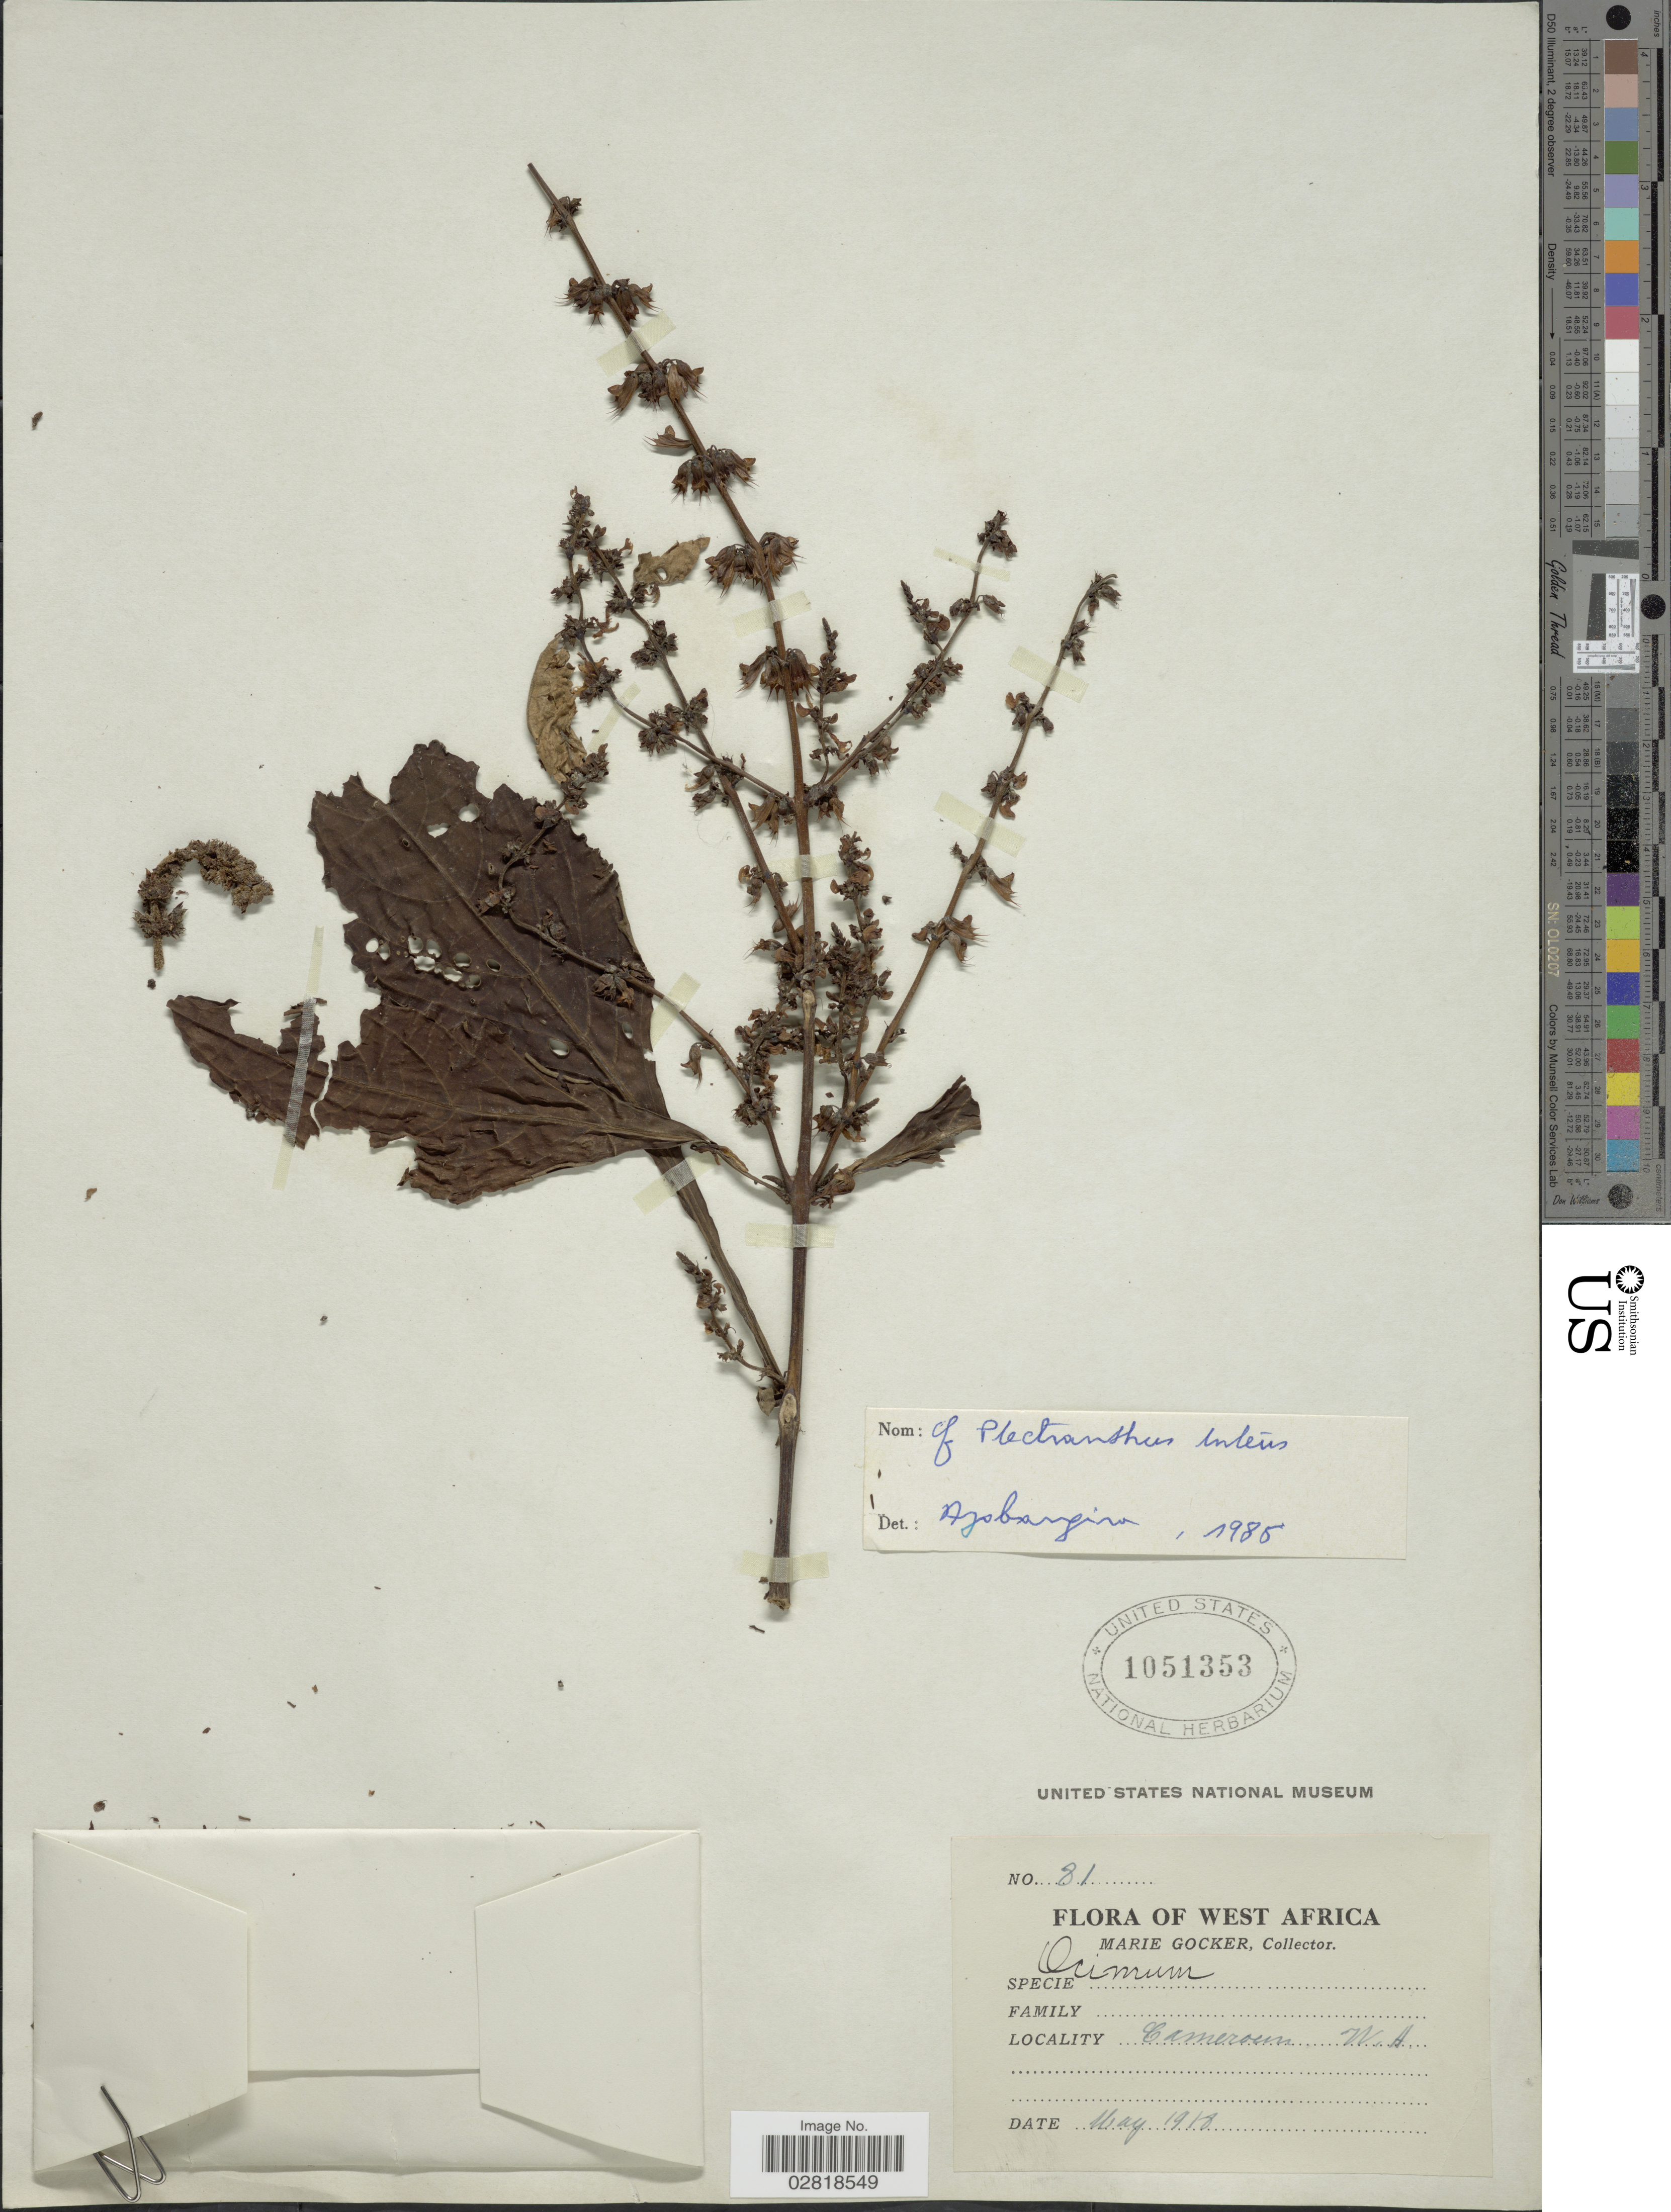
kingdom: Plantae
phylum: Tracheophyta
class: Magnoliopsida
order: Lamiales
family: Lamiaceae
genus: Plectranthus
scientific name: Plectranthus luteus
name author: Gürke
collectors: M. Gocker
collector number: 81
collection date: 1918-05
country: Cameroon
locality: West Africa.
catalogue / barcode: US 1051353